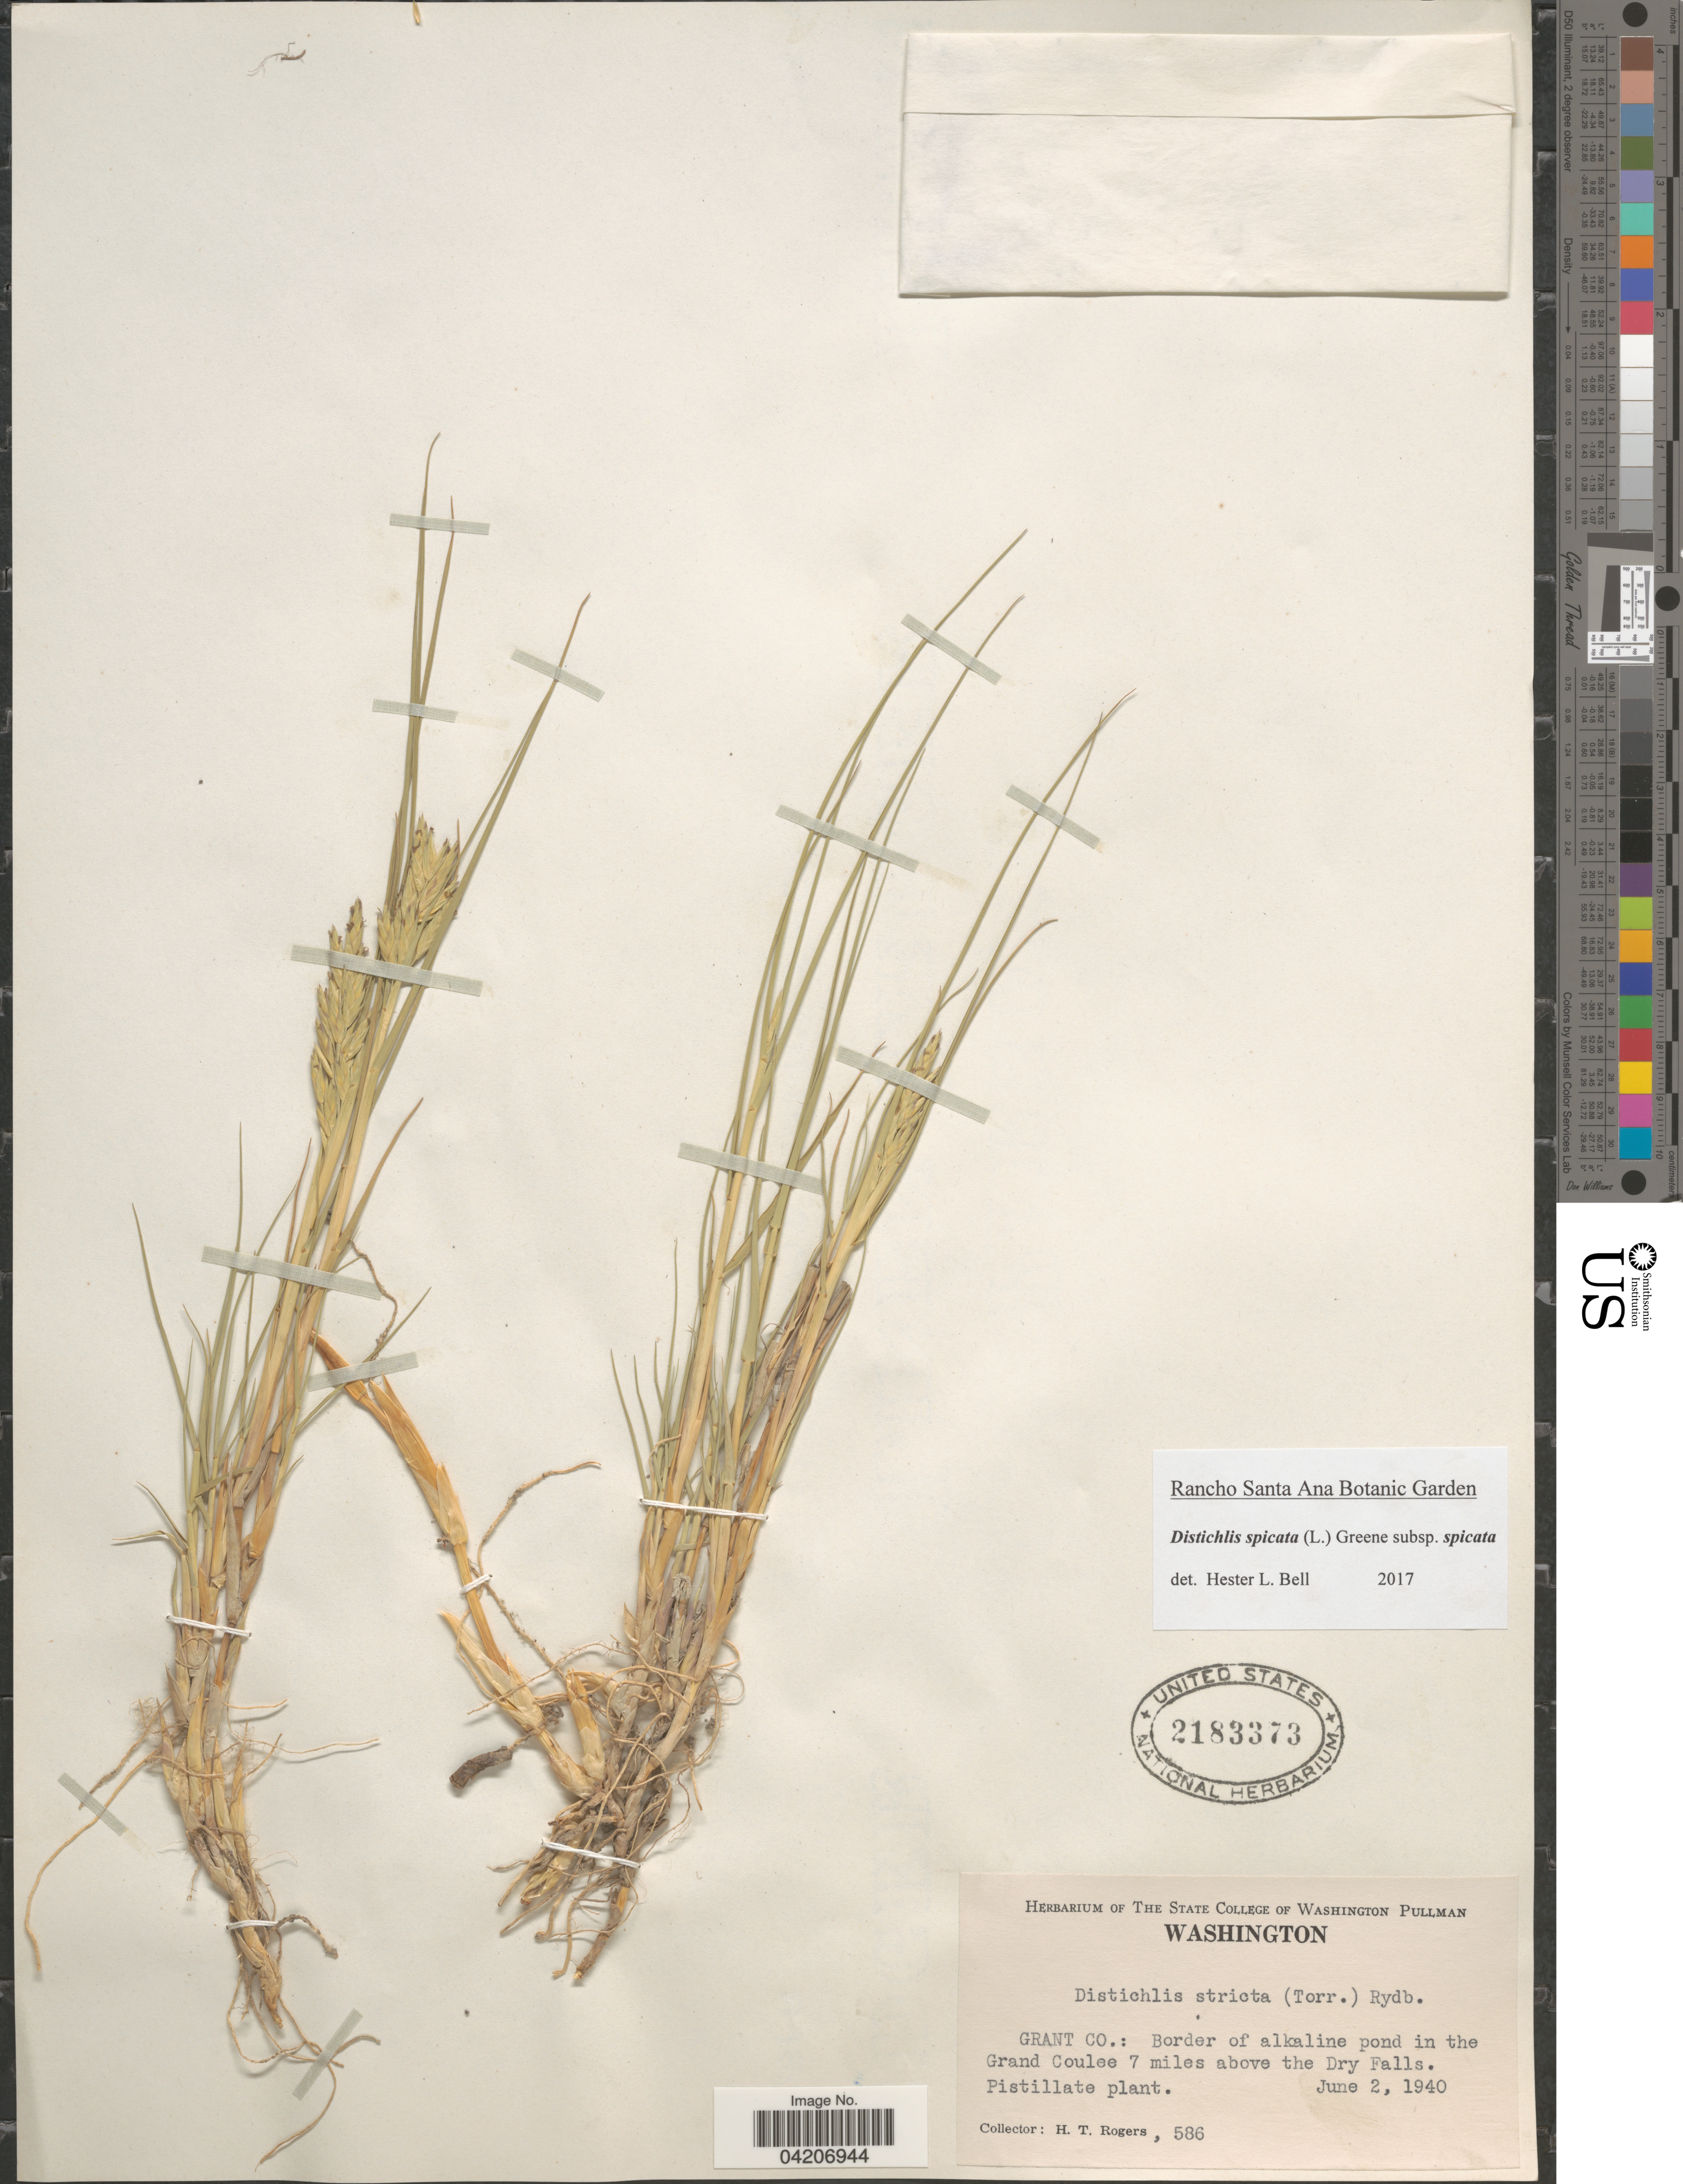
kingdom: Plantae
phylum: Tracheophyta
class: Liliopsida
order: Poales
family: Poaceae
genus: Distichlis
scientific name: Distichlis spicata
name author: (L.) Greene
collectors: H. Rogers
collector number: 586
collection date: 1940-06-02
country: United States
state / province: Washington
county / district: Grant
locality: Grant Co.: Border of alkaline pond in the Grand Coulee 7 miles above the Dry Falls.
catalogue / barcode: US 2183373